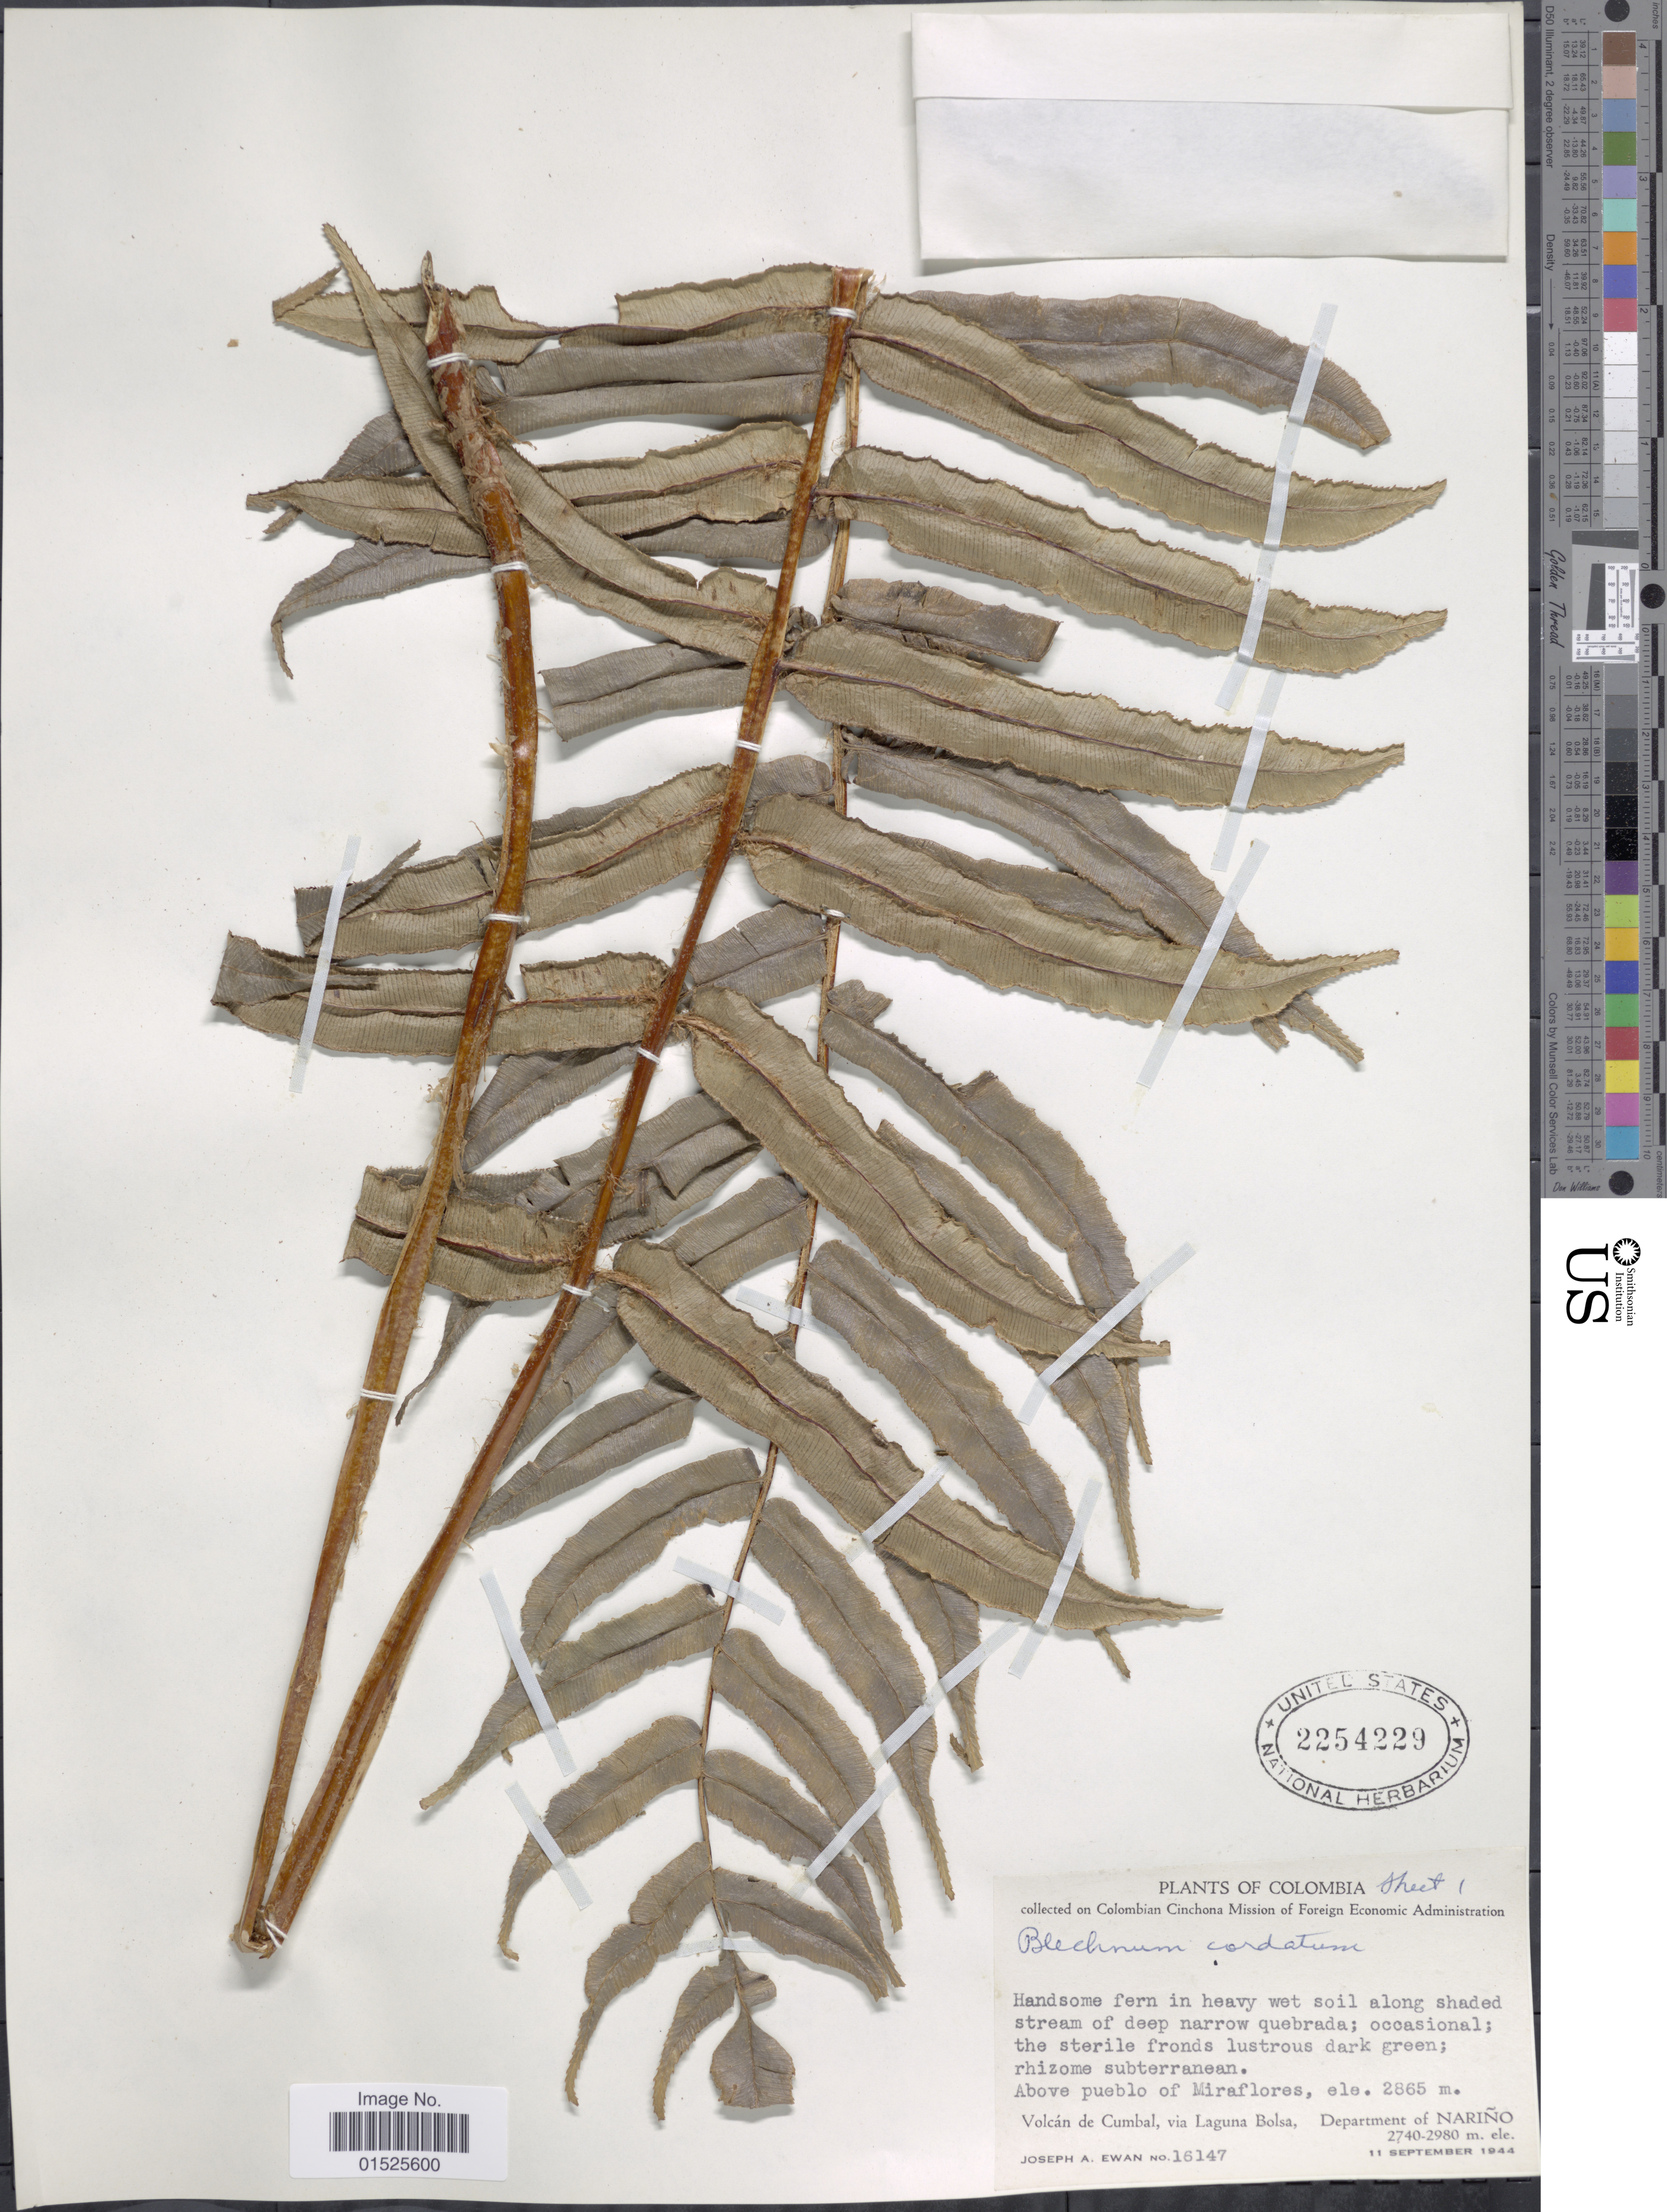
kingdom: Plantae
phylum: Tracheophyta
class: Polypodiopsida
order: Polypodiales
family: Blechnaceae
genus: Blechnum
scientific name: Blechnum cordatum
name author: (Desv.) Hieron.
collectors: J. A. Ewan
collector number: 16147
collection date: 1944-09-11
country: Colombia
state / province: Nariño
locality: Above pueblo of Miraflores. Volcán de Cumbal, via Laguna Bolsa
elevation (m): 2865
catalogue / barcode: US 2254229